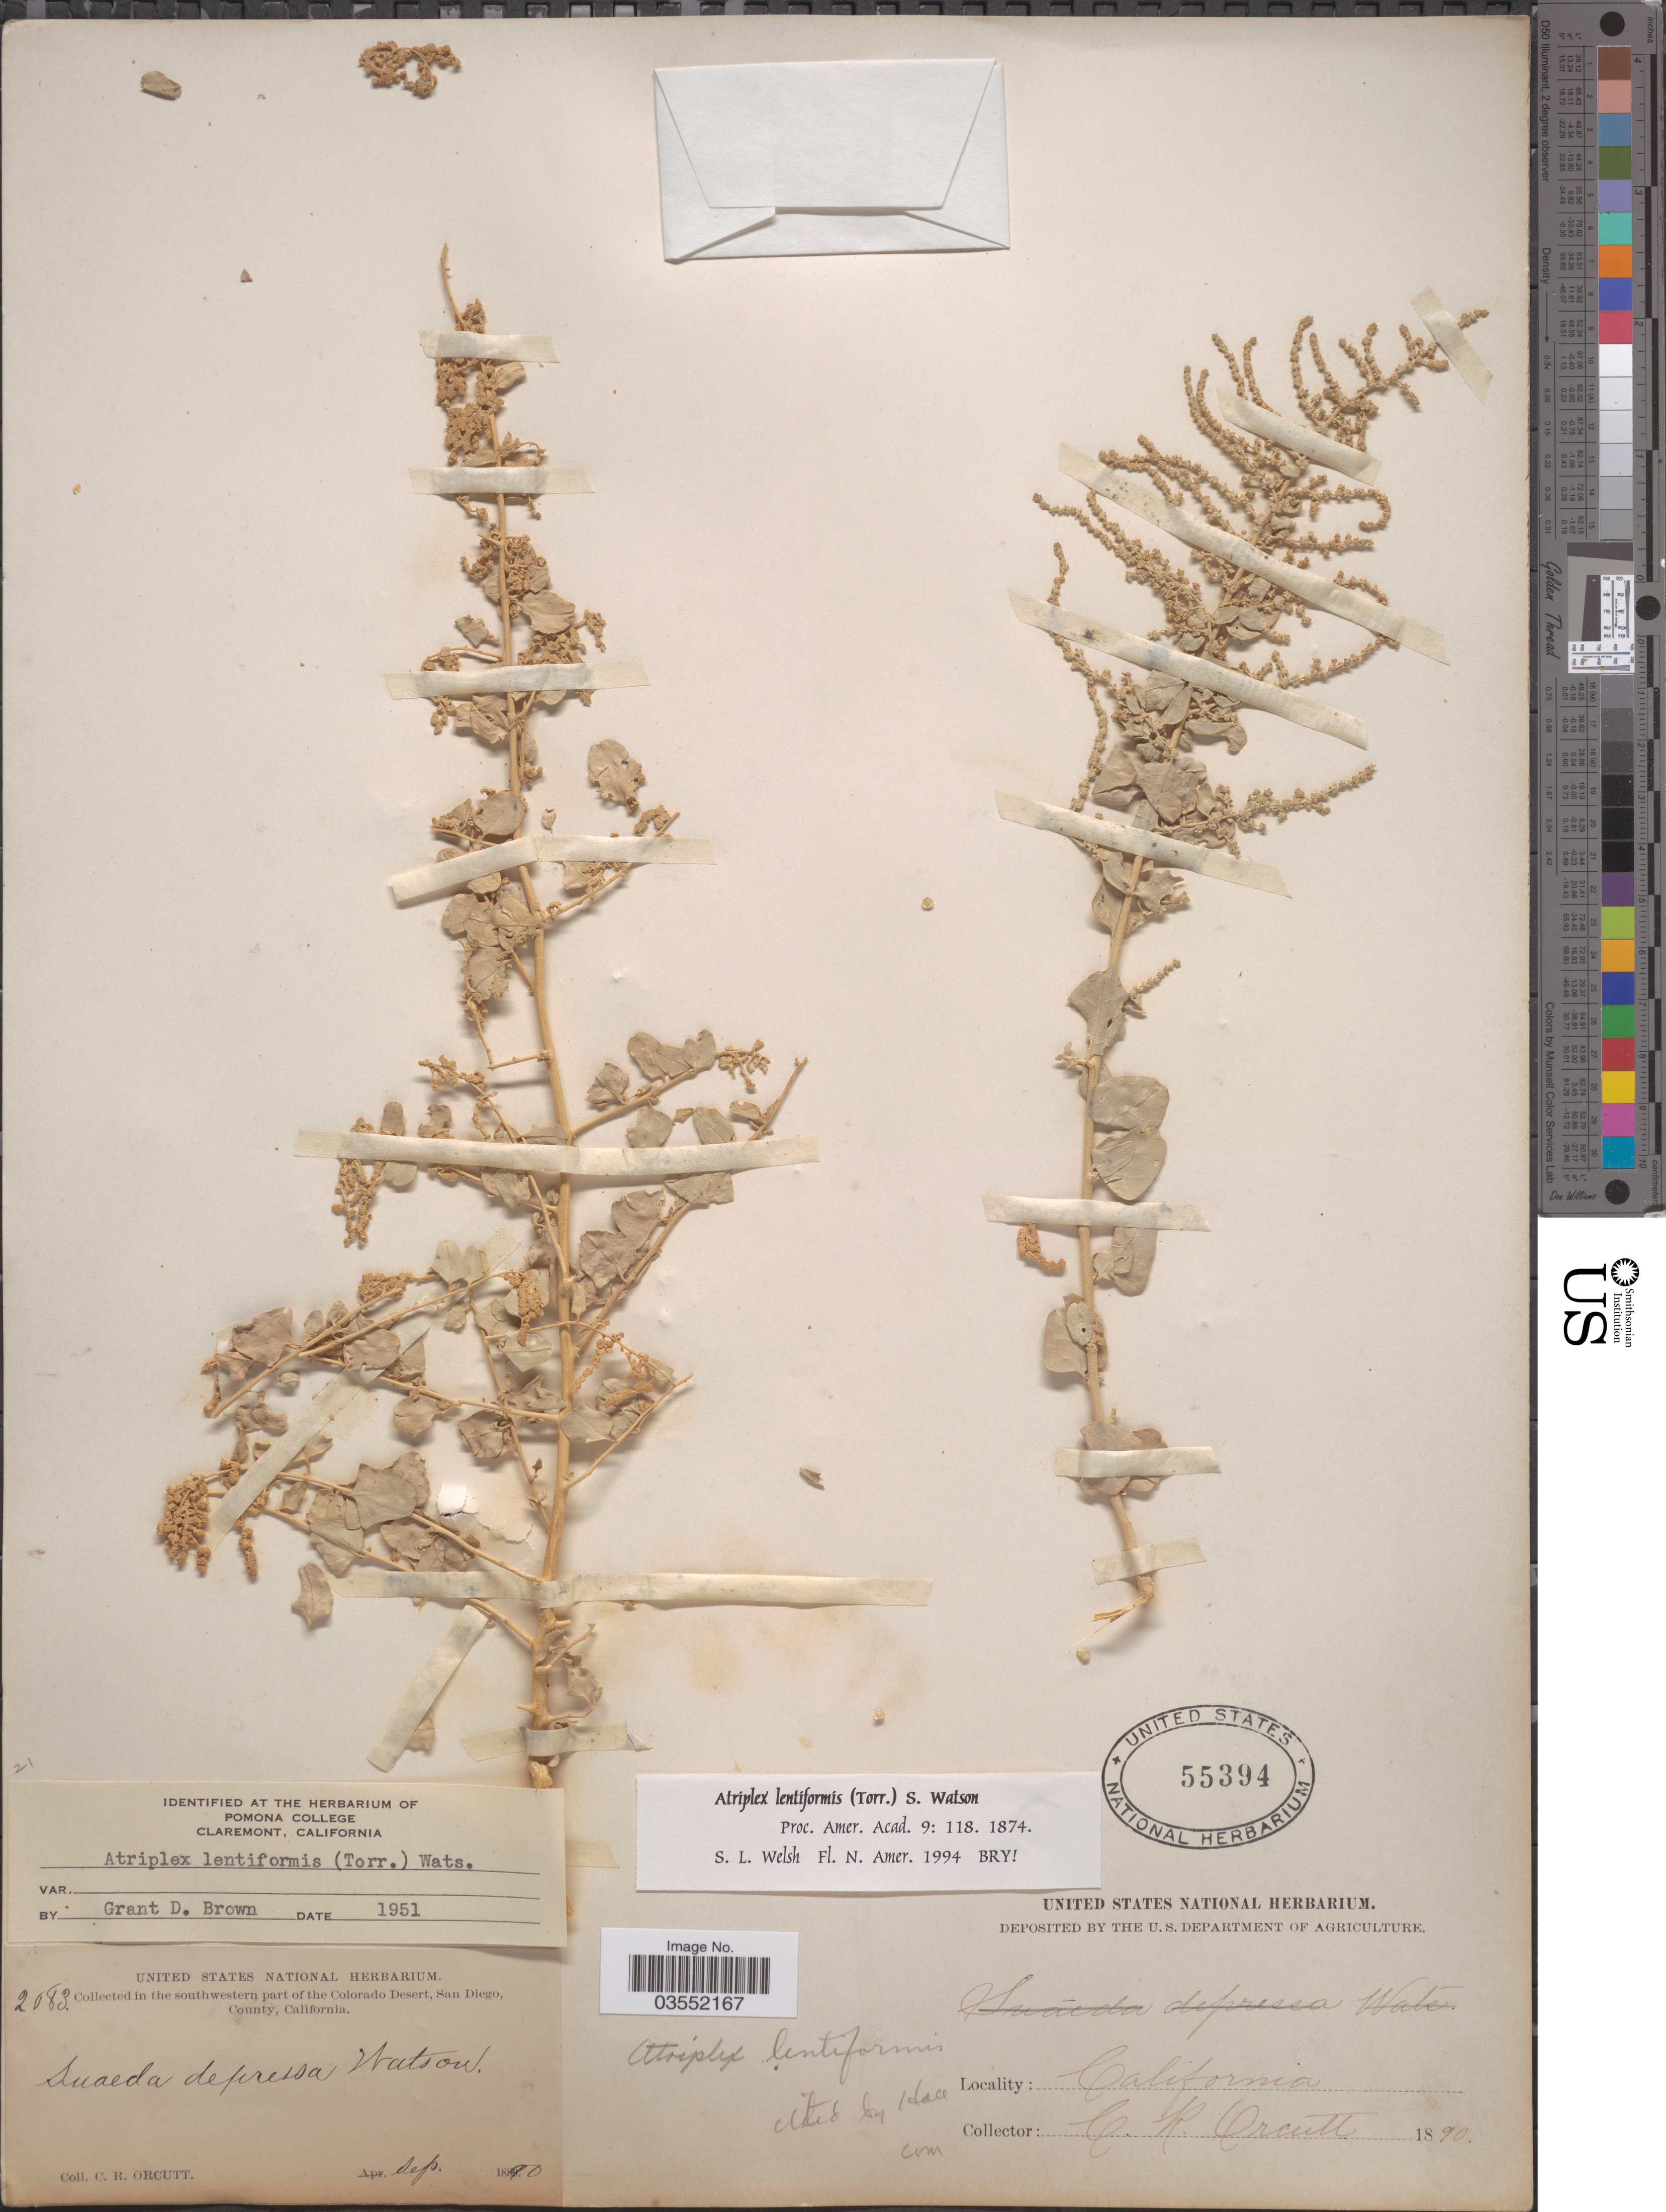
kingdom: Plantae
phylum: Tracheophyta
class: Magnoliopsida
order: Caryophyllales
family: Amaranthaceae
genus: Atriplex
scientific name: Atriplex lentiformis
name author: (Torr.) S. Watson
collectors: C. R. Orcutt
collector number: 2083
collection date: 1890-09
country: United States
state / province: California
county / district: San Diego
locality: In the southwestern part of the Colorado Desert, San Diego, County.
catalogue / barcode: US 55394